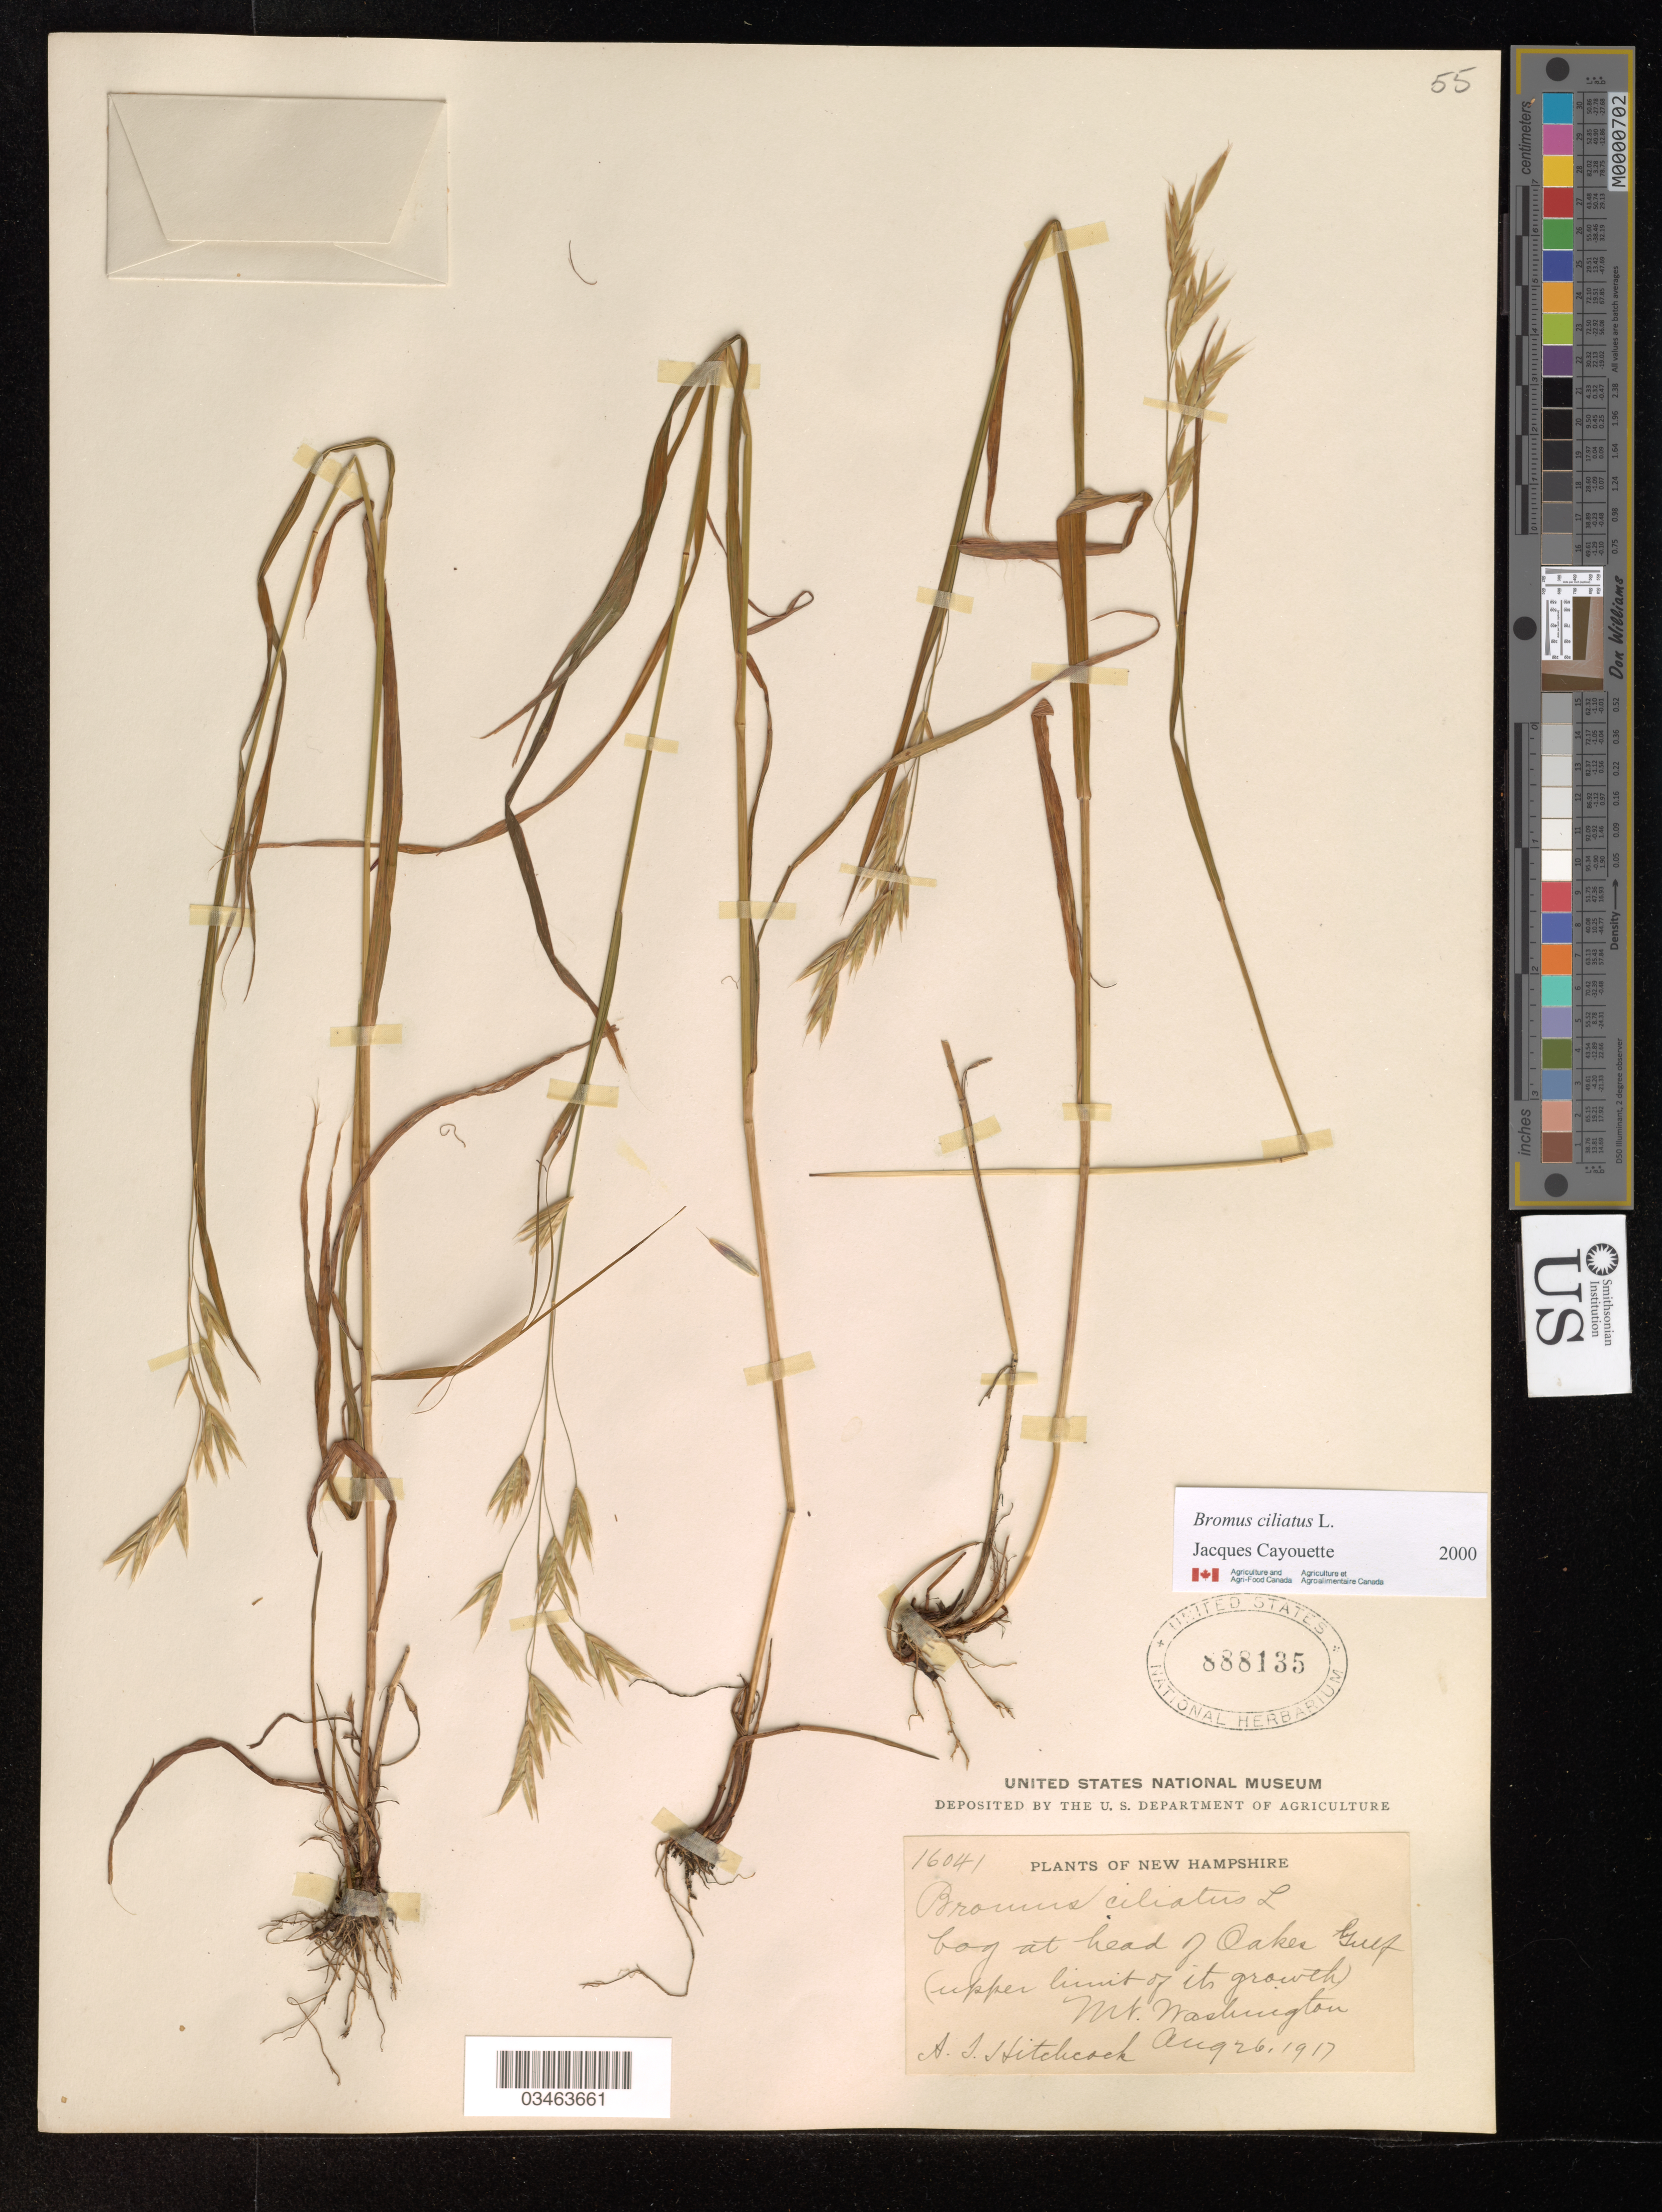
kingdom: Plantae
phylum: Tracheophyta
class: Liliopsida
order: Poales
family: Poaceae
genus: Bromus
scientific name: Bromus ciliatus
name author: L.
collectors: A. Hitchcock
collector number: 16041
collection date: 1917-08-26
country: United States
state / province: New Hampshire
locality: Bog at head of Oakes Gulf (upper limit of its growth) Mt. Washington.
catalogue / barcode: US 888135